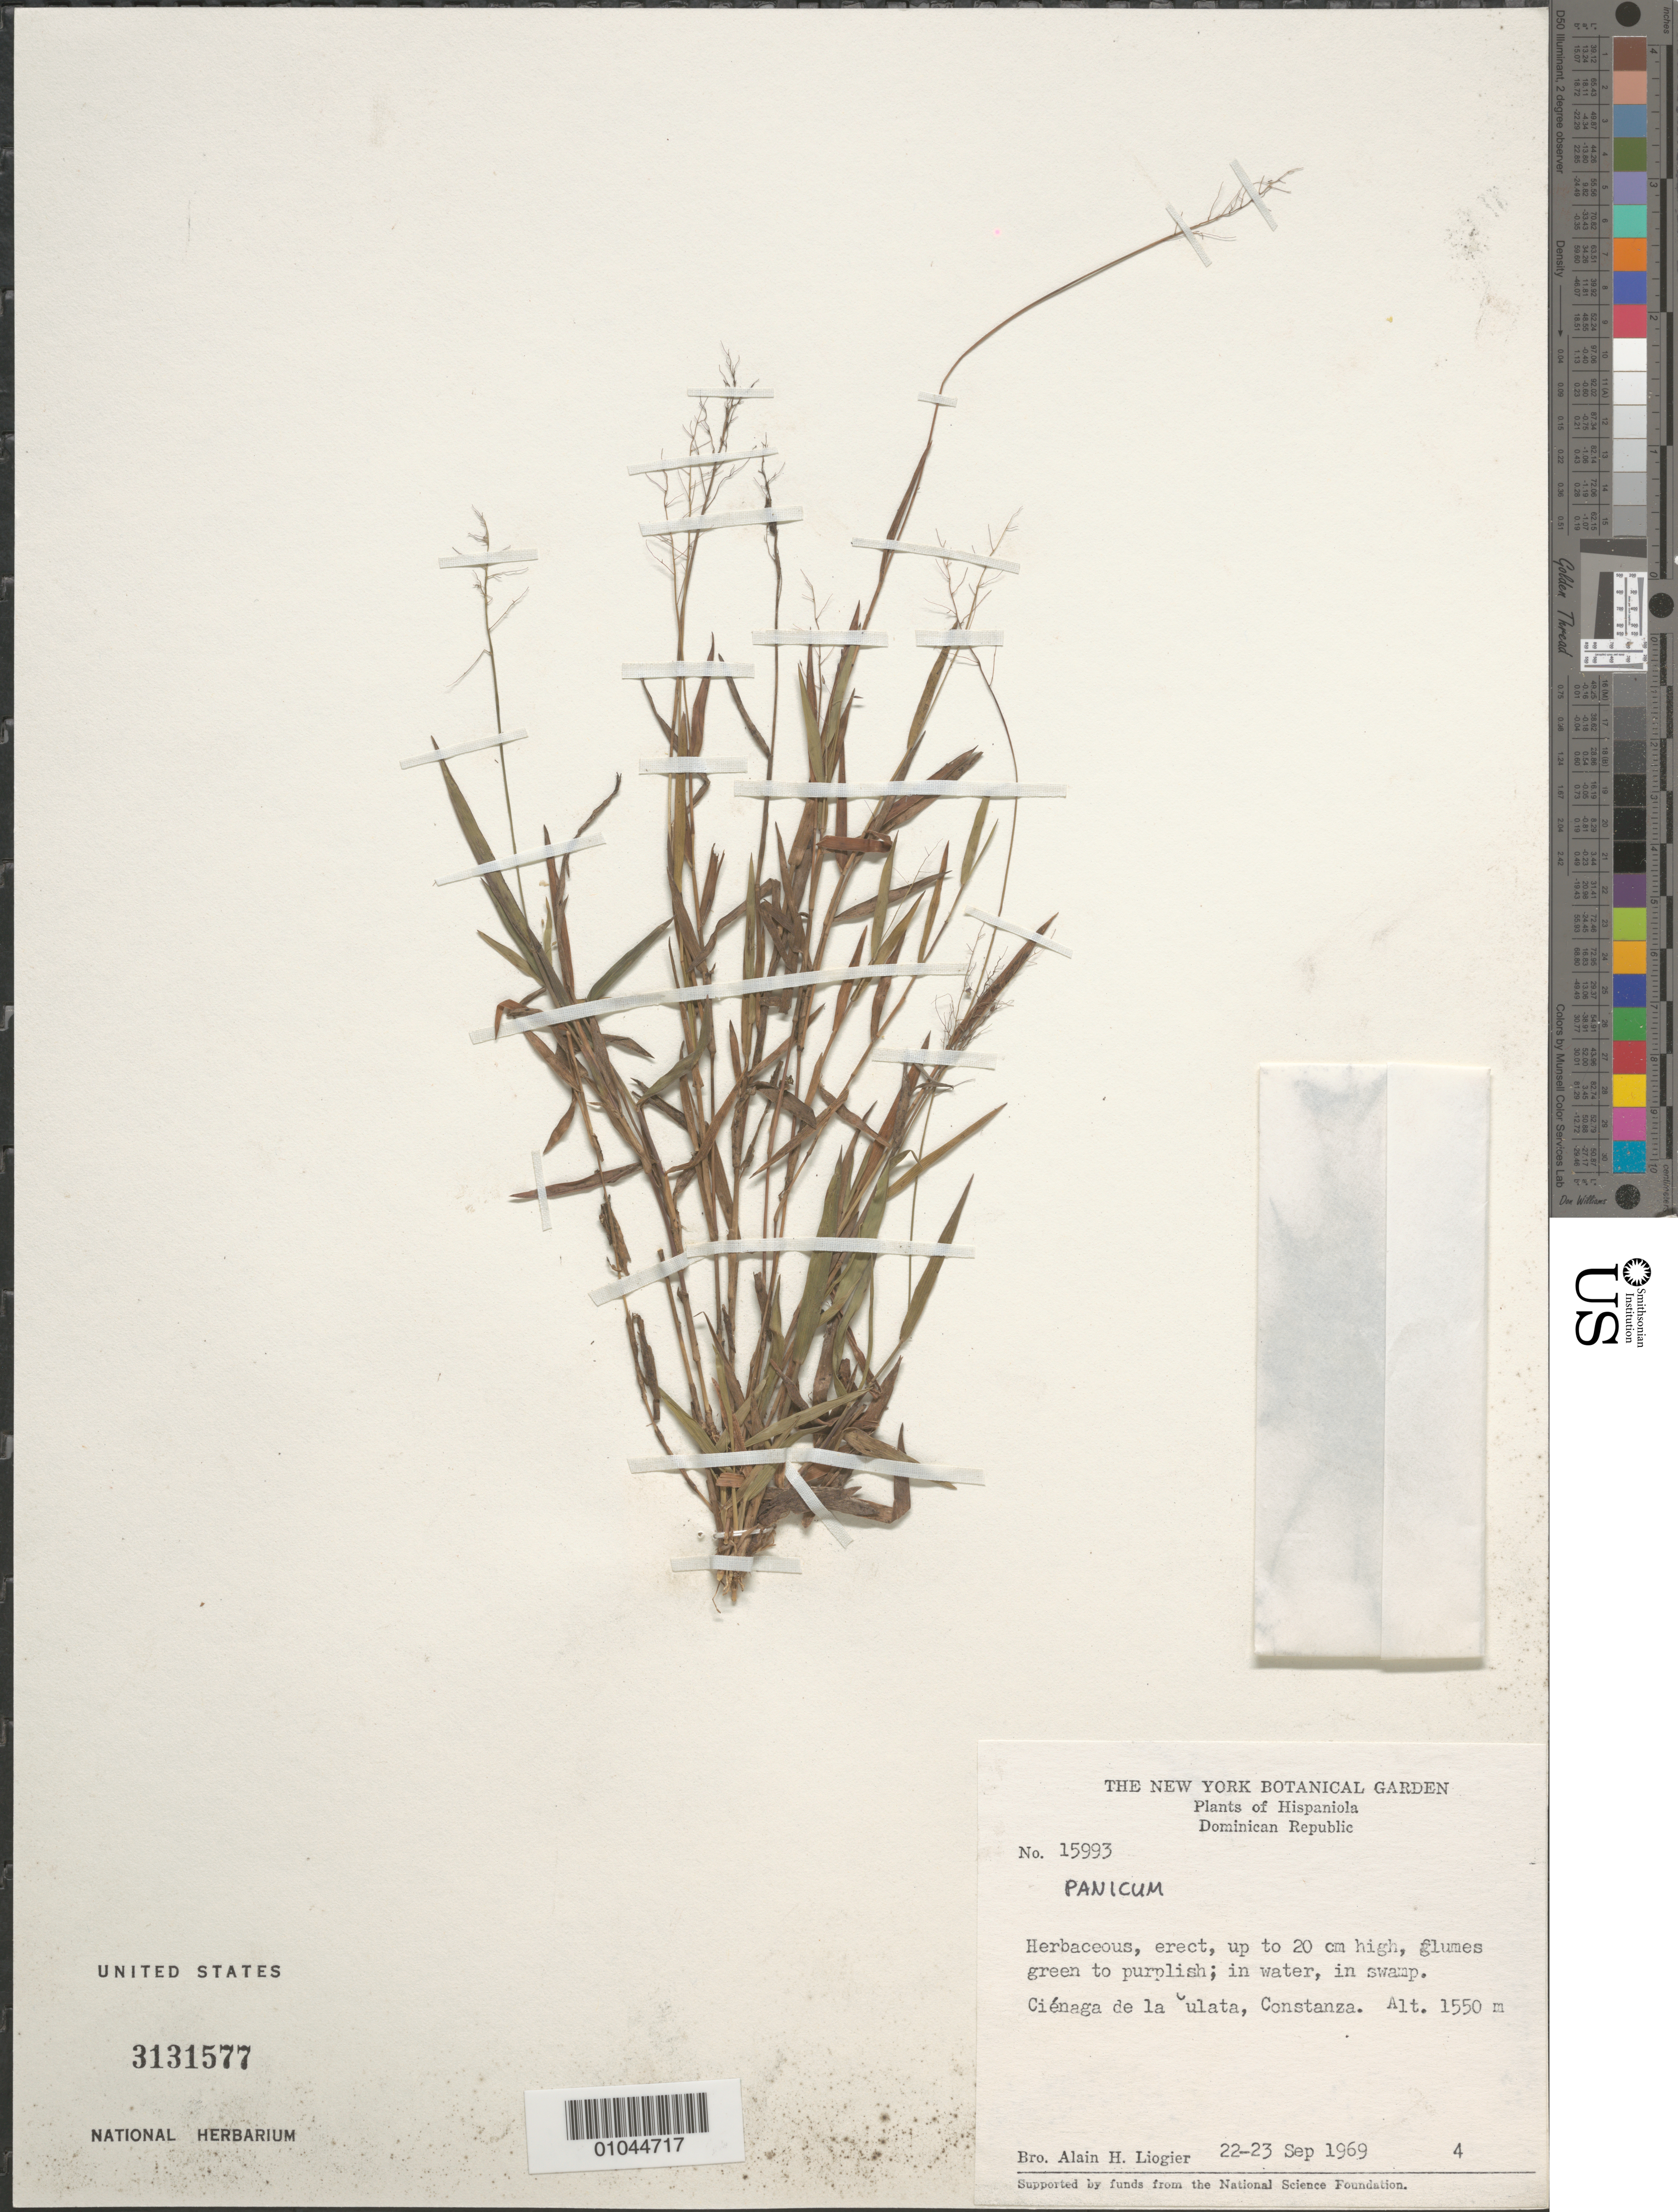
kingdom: Plantae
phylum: Tracheophyta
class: Liliopsida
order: Poales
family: Poaceae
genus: Panicum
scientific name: Panicum sp.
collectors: A. H. Liogier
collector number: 15993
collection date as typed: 22 Sep 1969 to 23 Sep 1969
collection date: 1969-09-22/1969-09-23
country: Dominican Republic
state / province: La Vega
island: Hispaniola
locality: Cienaga de la Culata, Constanza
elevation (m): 1550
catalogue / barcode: US 3131577